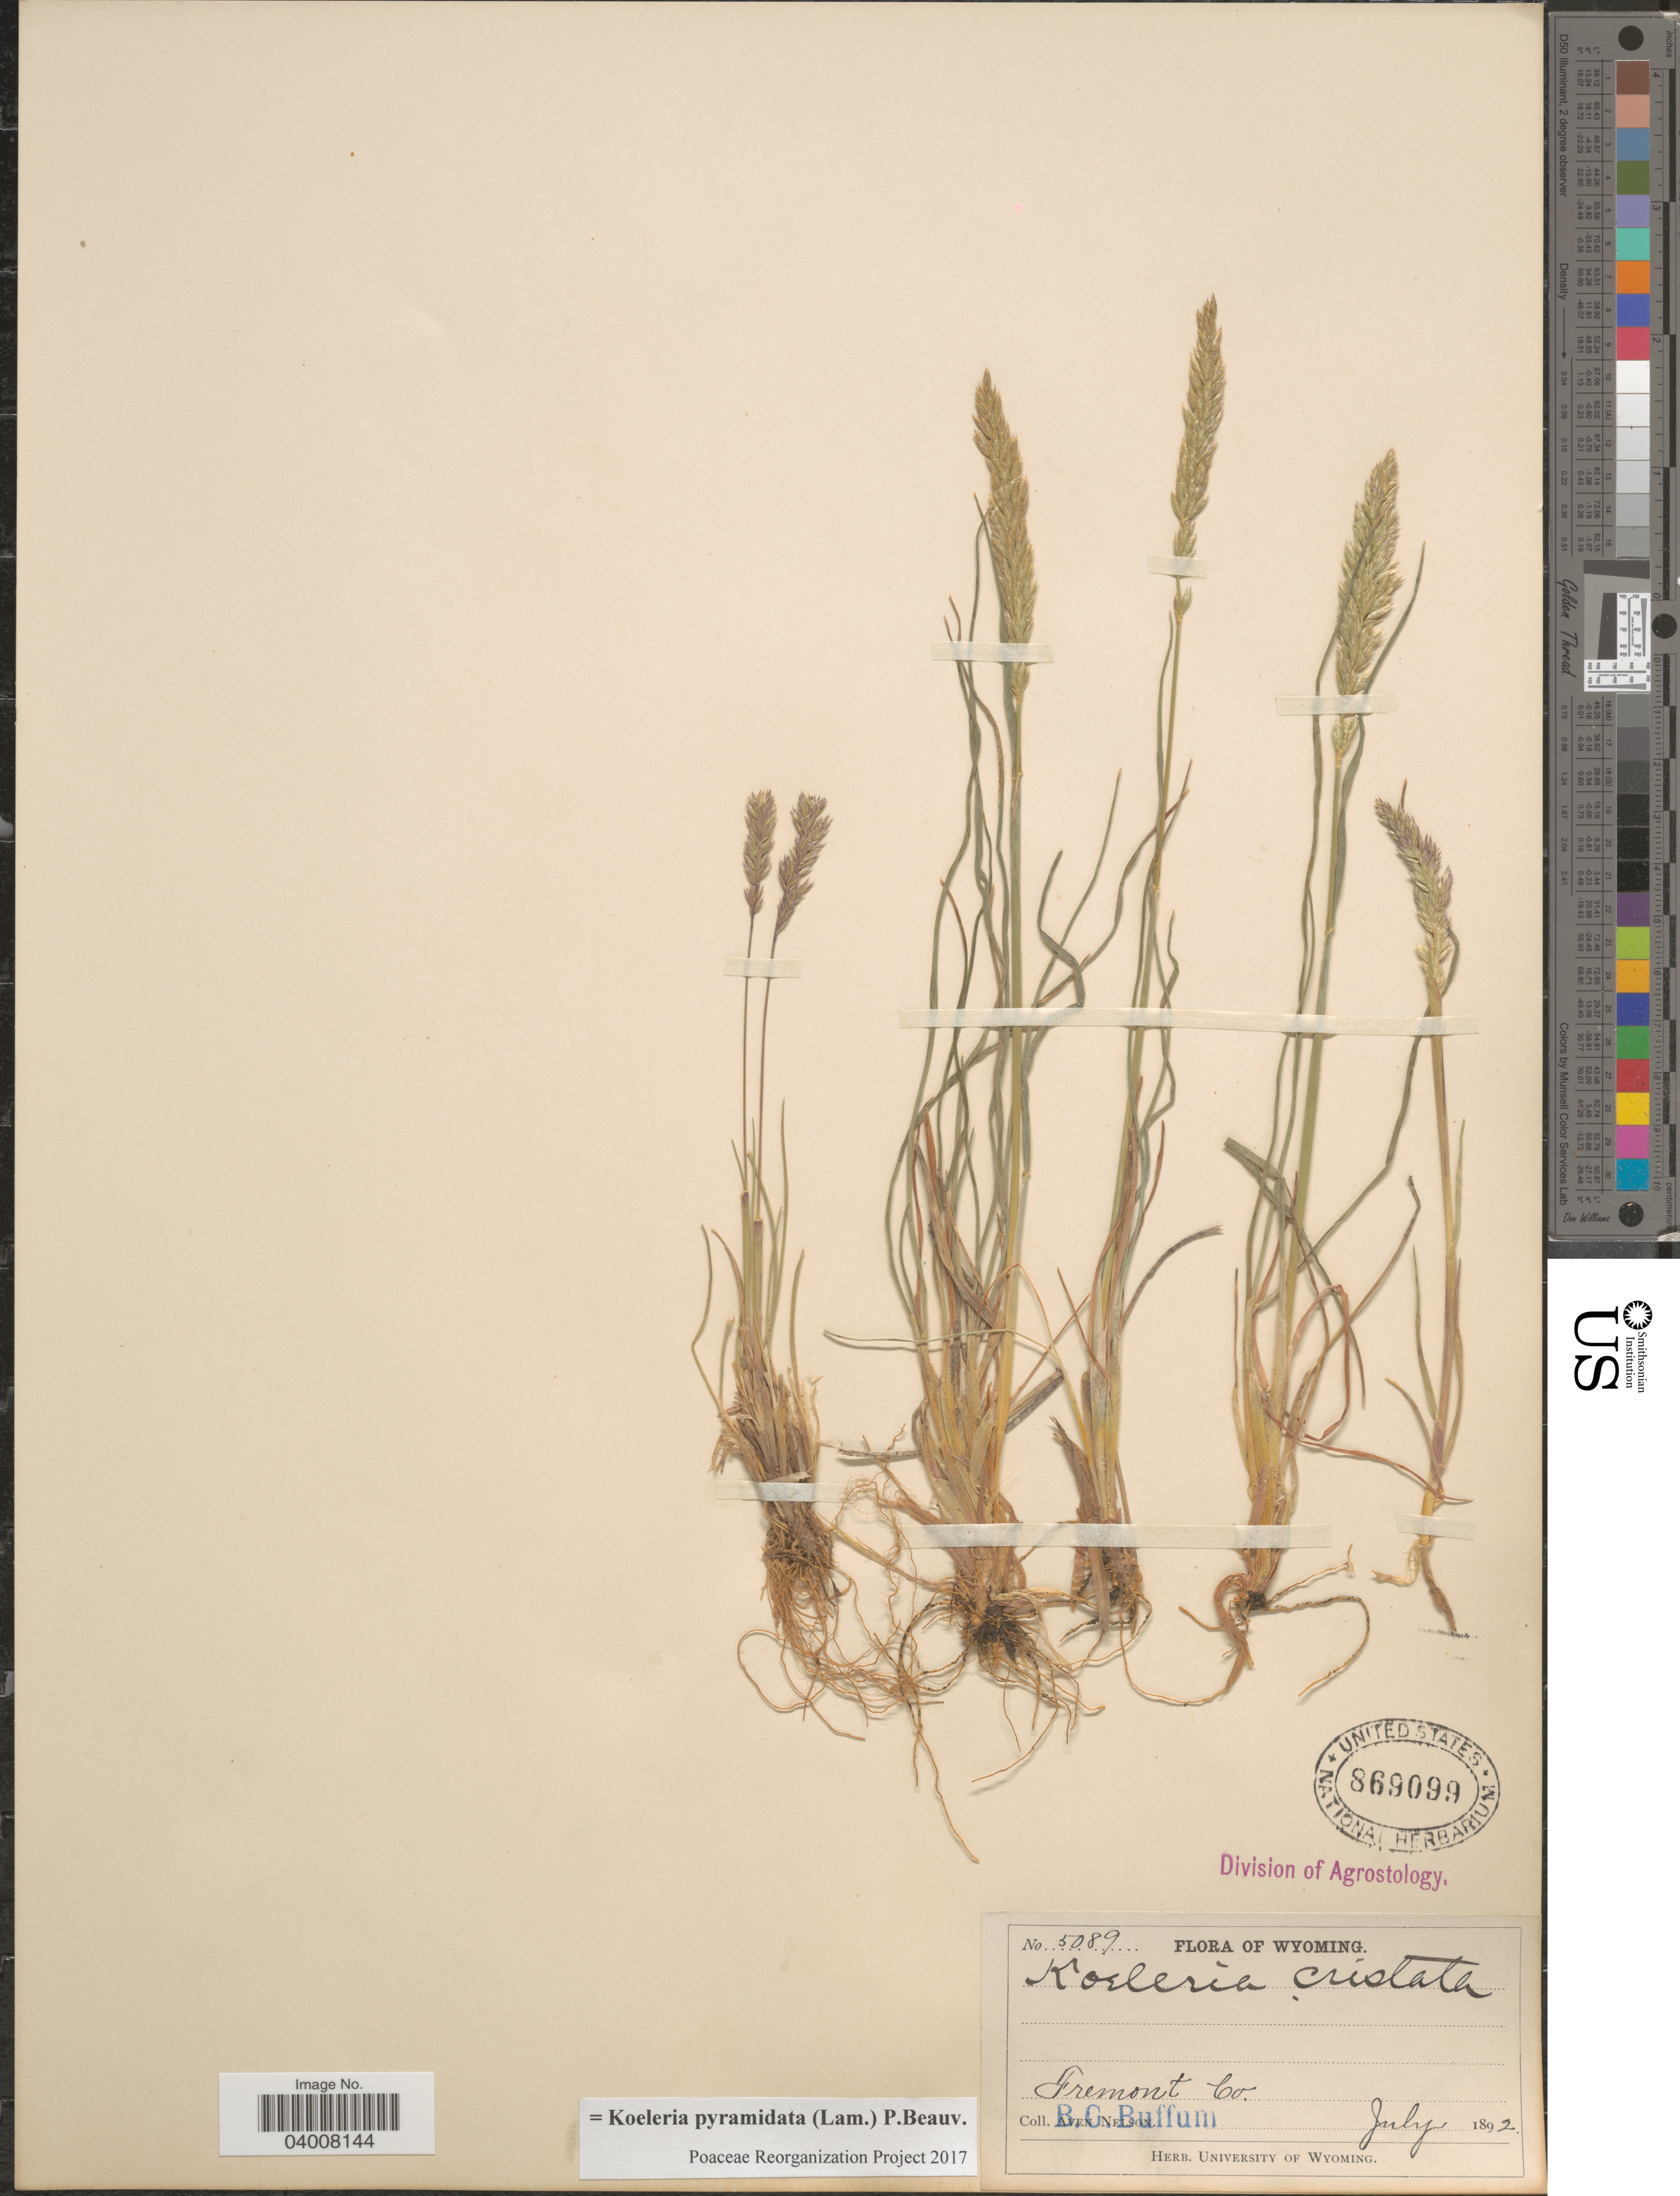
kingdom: Plantae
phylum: Tracheophyta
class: Liliopsida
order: Poales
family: Poaceae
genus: Koeleria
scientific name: Koeleria pyramidata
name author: (Lam.) P. Beauv.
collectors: B. Buffum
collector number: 5089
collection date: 1892-07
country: United States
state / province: Wyoming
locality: Fremont Co.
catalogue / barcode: US 869099